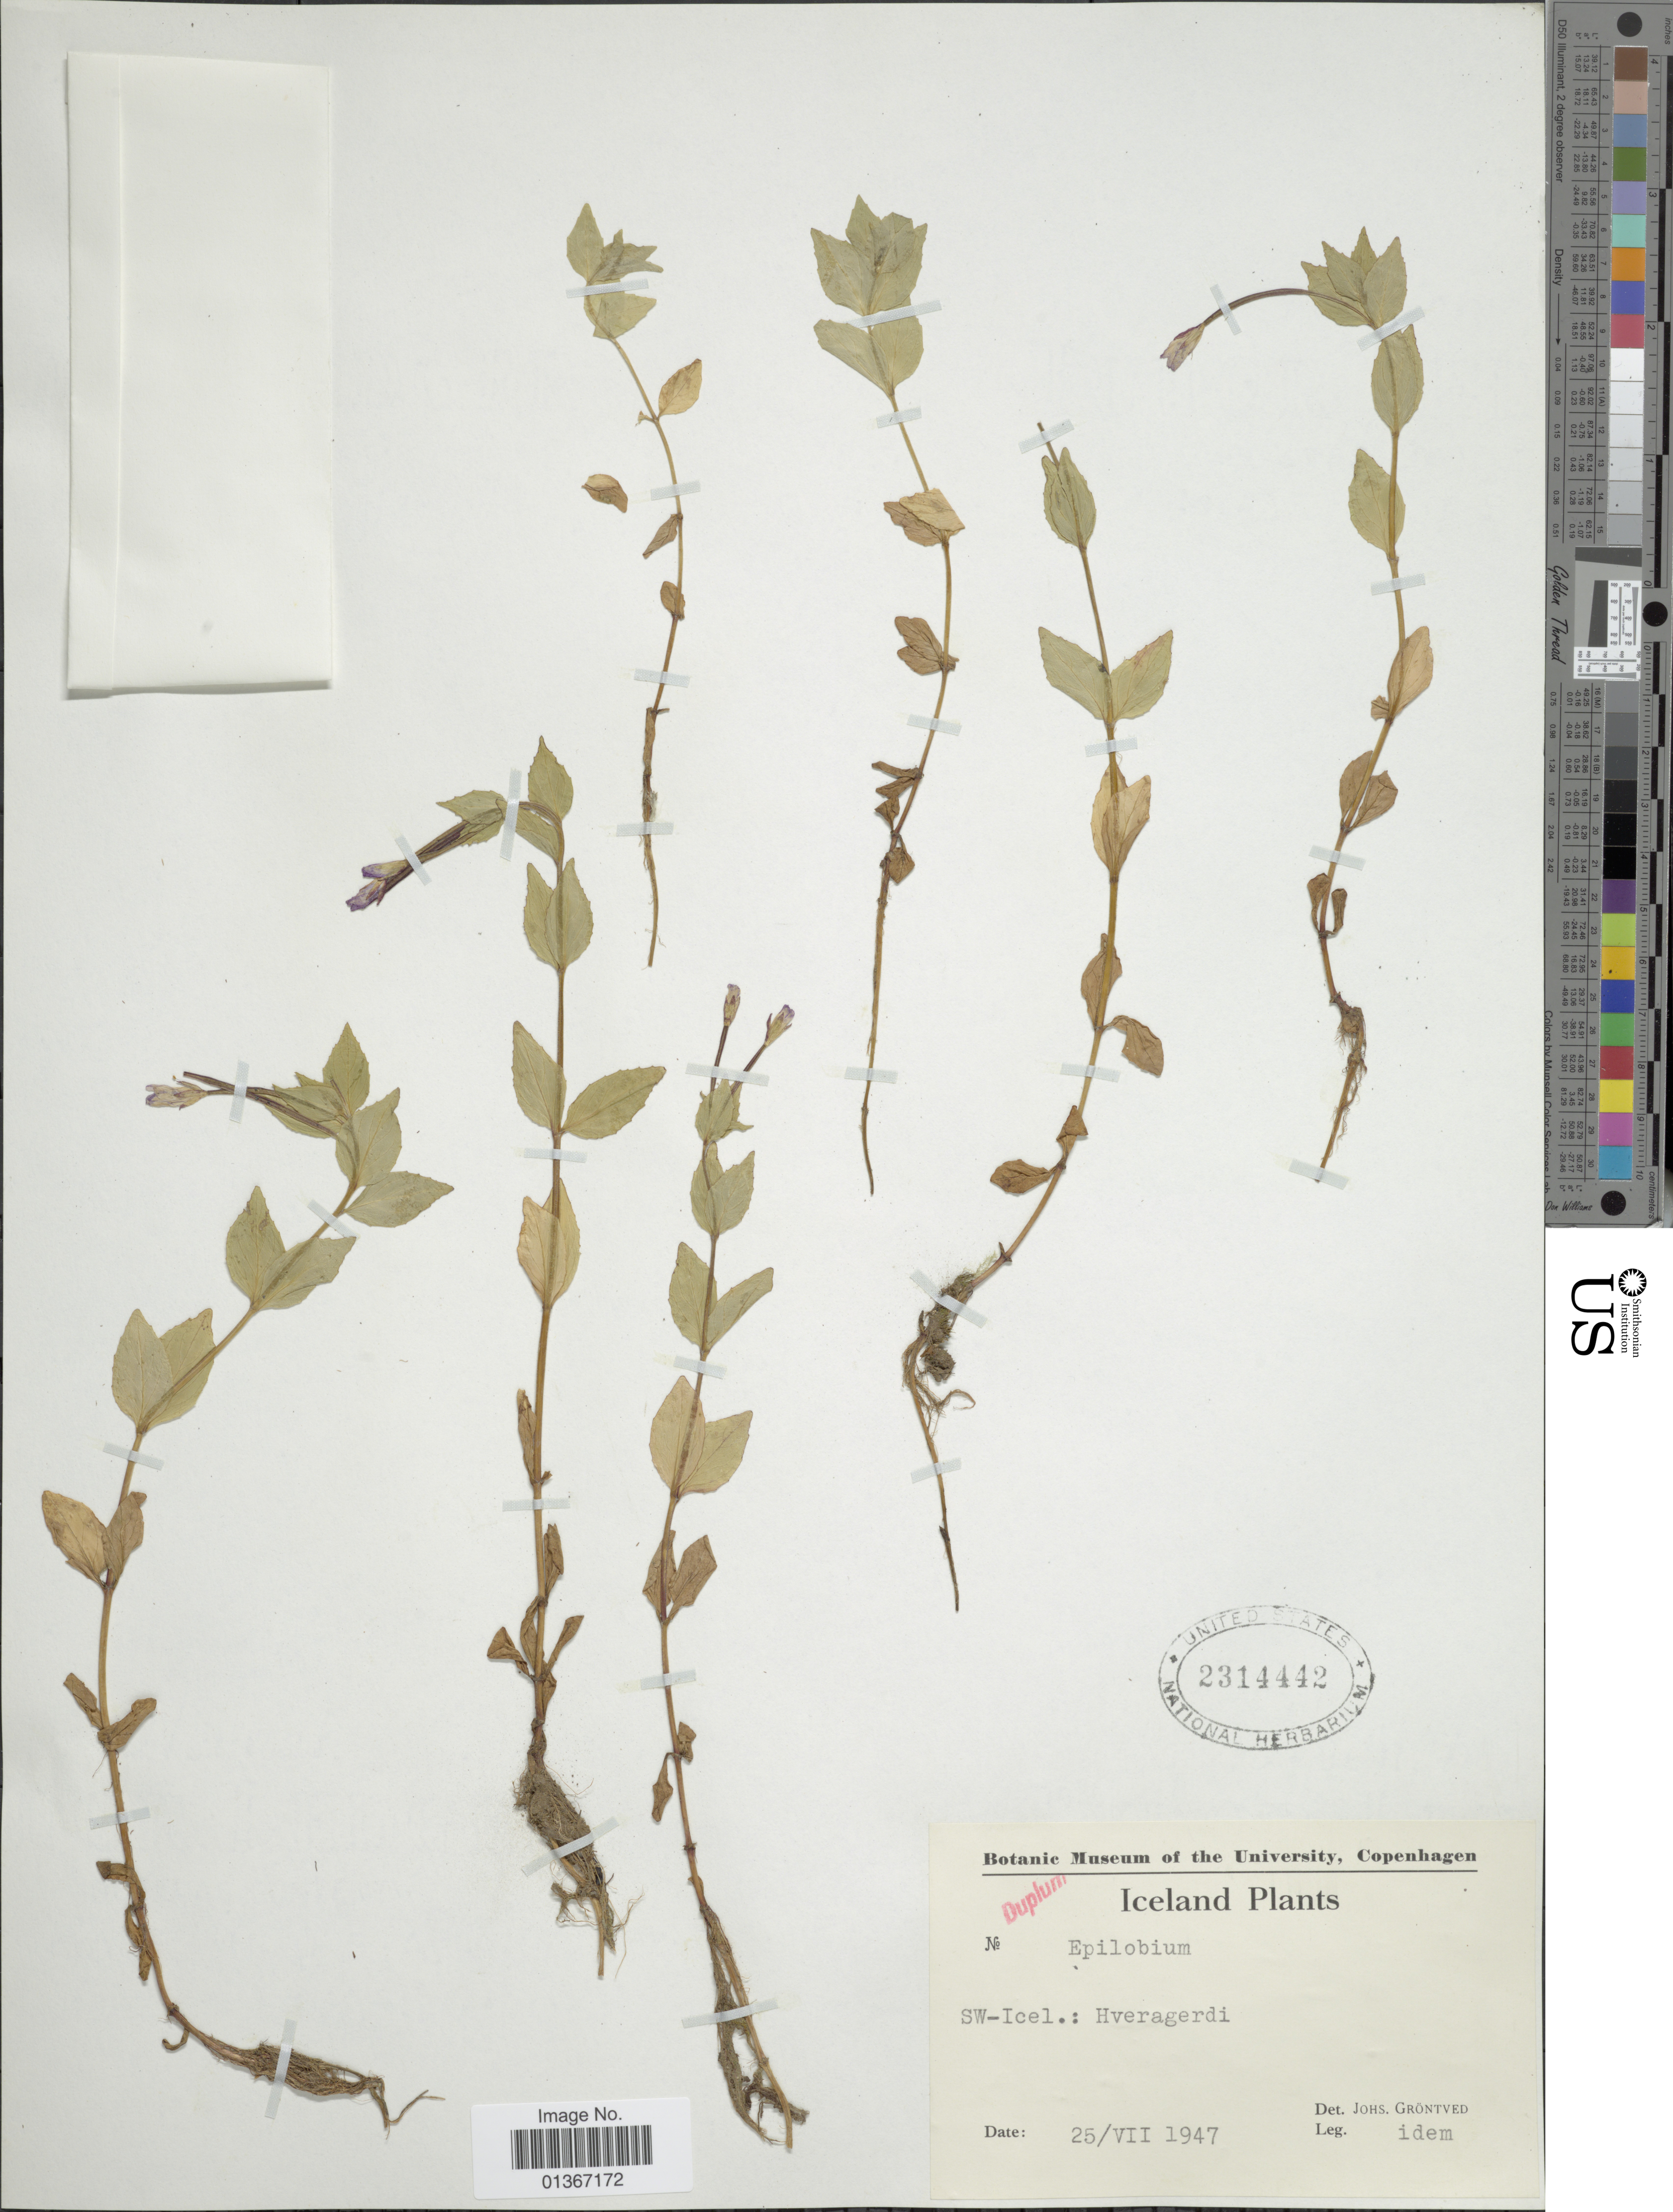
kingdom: Plantae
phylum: Tracheophyta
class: Magnoliopsida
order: Myrtales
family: Onagraceae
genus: Epilobium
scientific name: Epilobium sp.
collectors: J. Gröntved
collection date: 1947-07-25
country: Iceland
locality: SW-Icel.: Hveragerdi.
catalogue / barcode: US 2314442